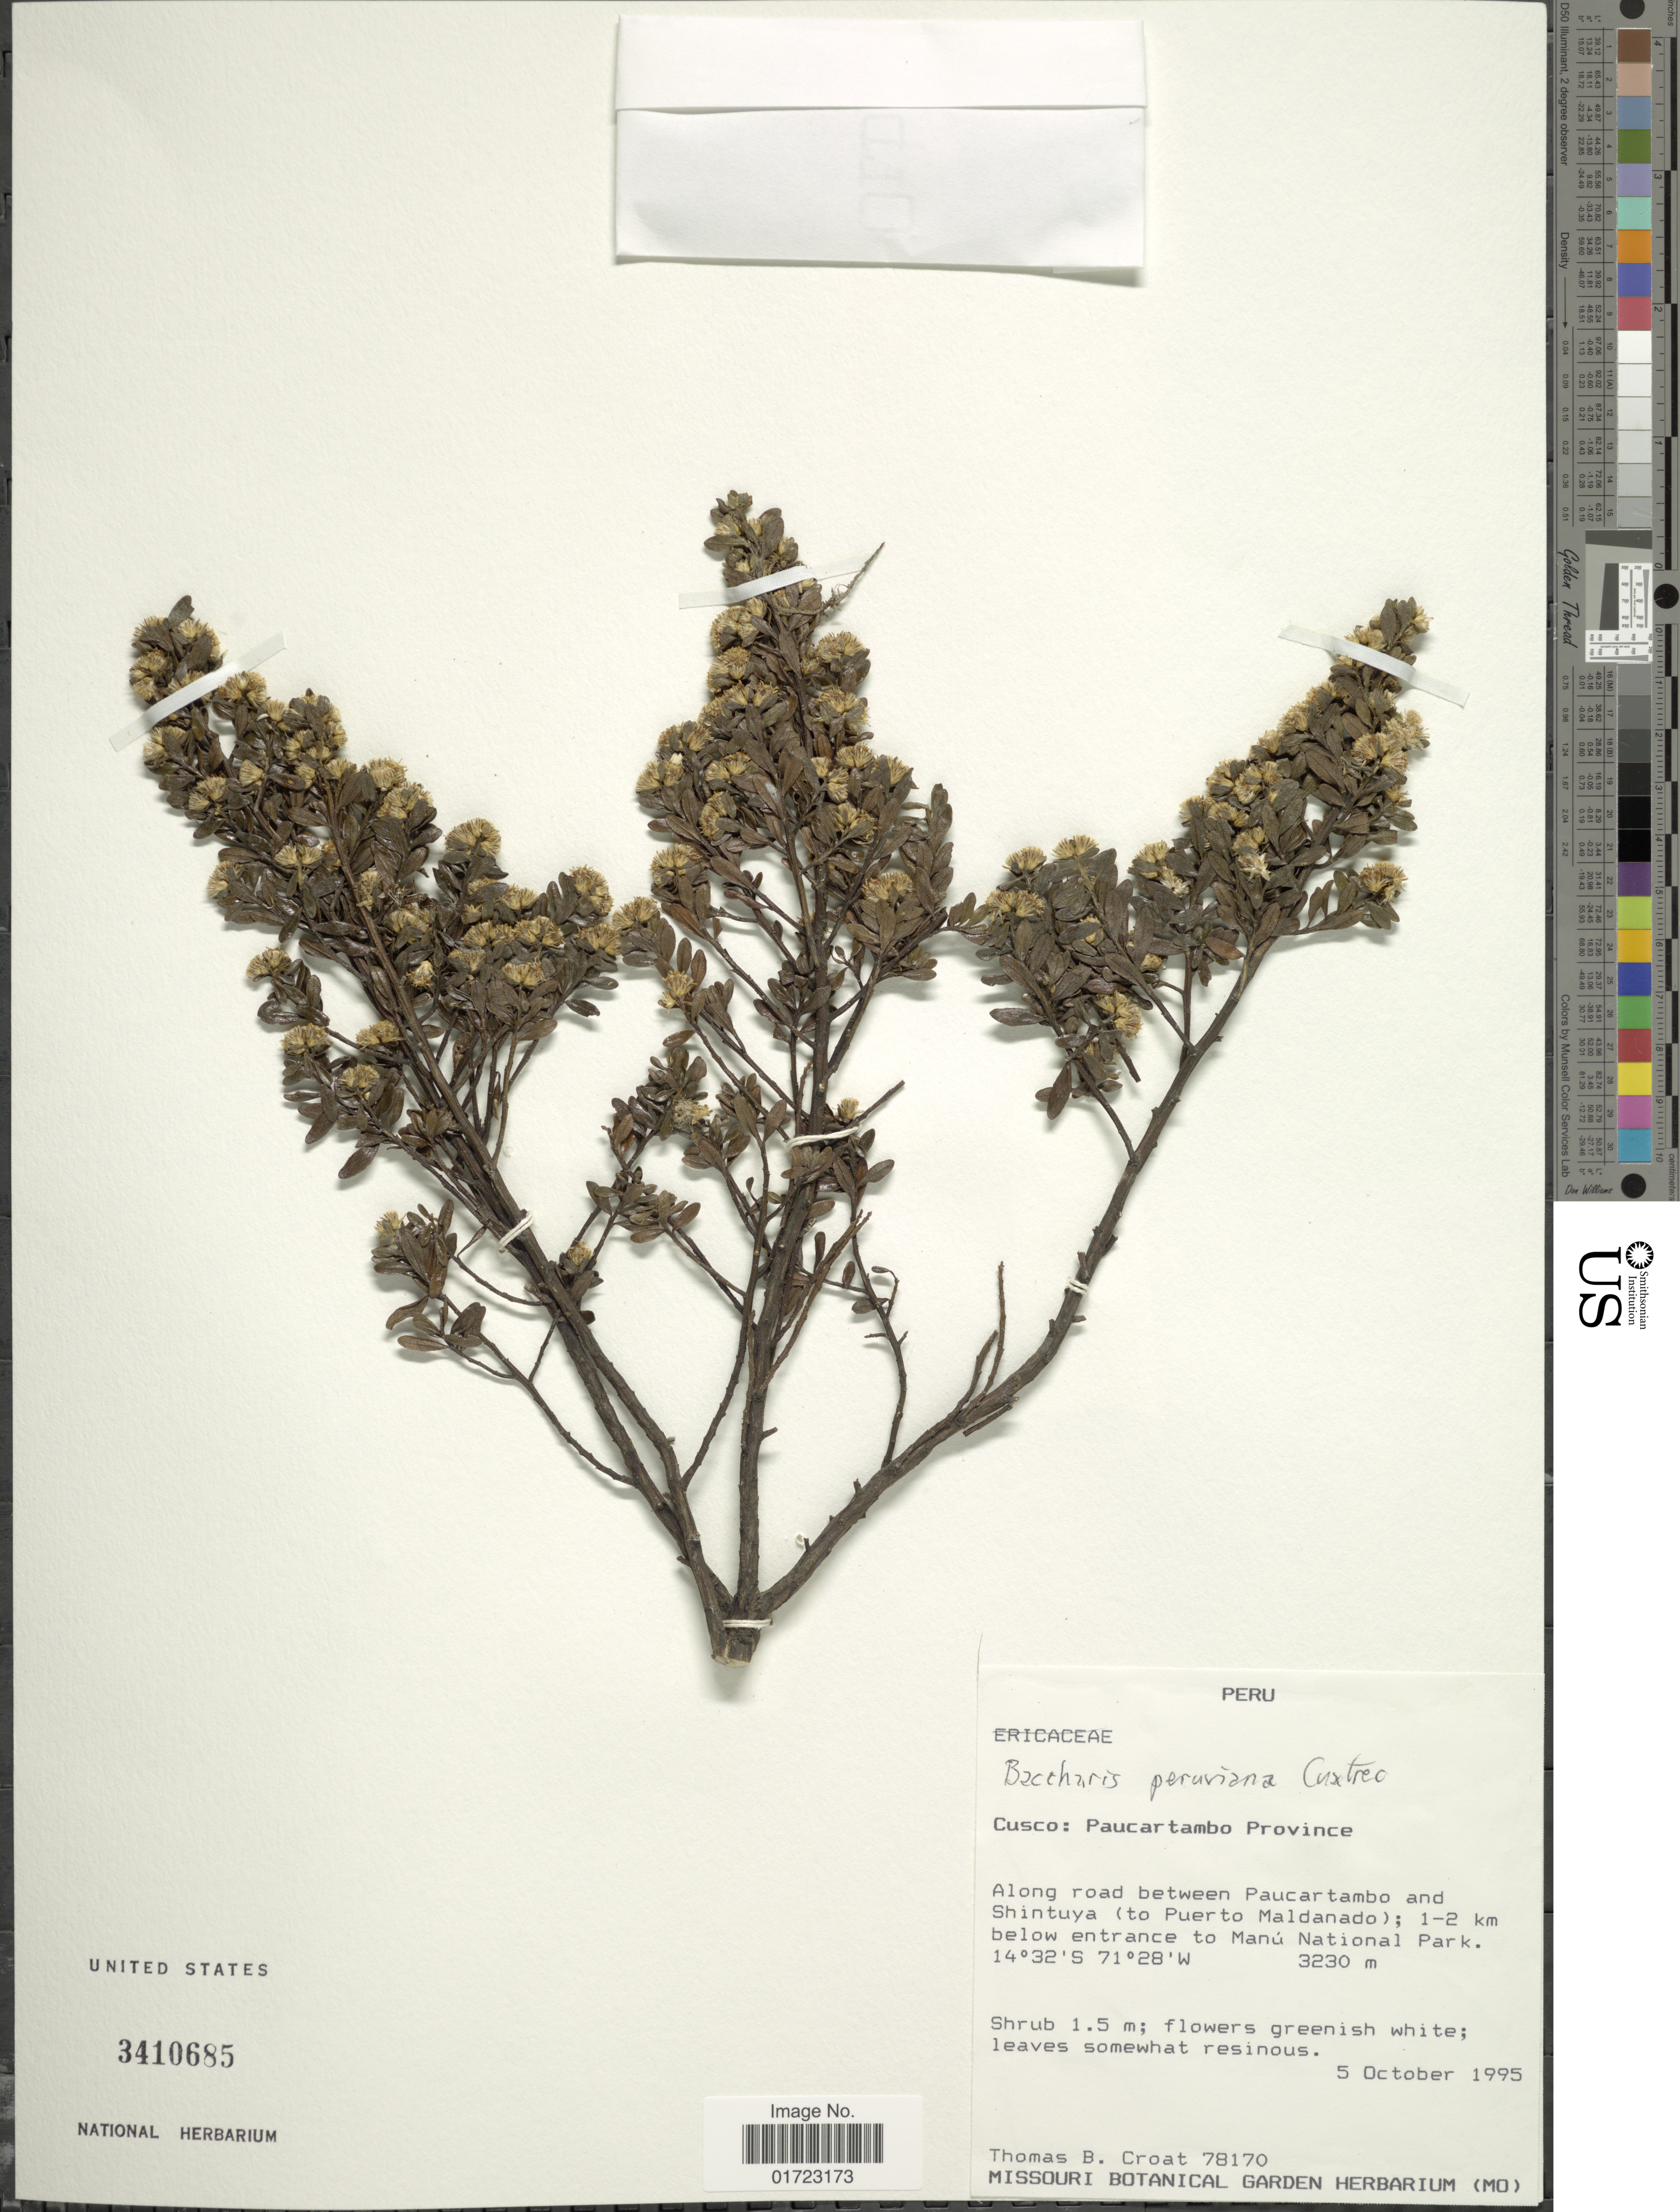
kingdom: Plantae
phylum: Tracheophyta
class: Magnoliopsida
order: Asterales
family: Asteraceae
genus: Baccharis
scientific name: Baccharis peruviana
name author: Cuatrec.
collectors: T. B. Croat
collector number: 78170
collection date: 1995-10-05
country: Peru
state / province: Cusco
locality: Paucartambo Province. Along road betweeen Paucartambo and Shintuya (to Puerto maldanado); 1-2 km below entrance to Manu National Park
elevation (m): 3230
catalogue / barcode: US 3410685